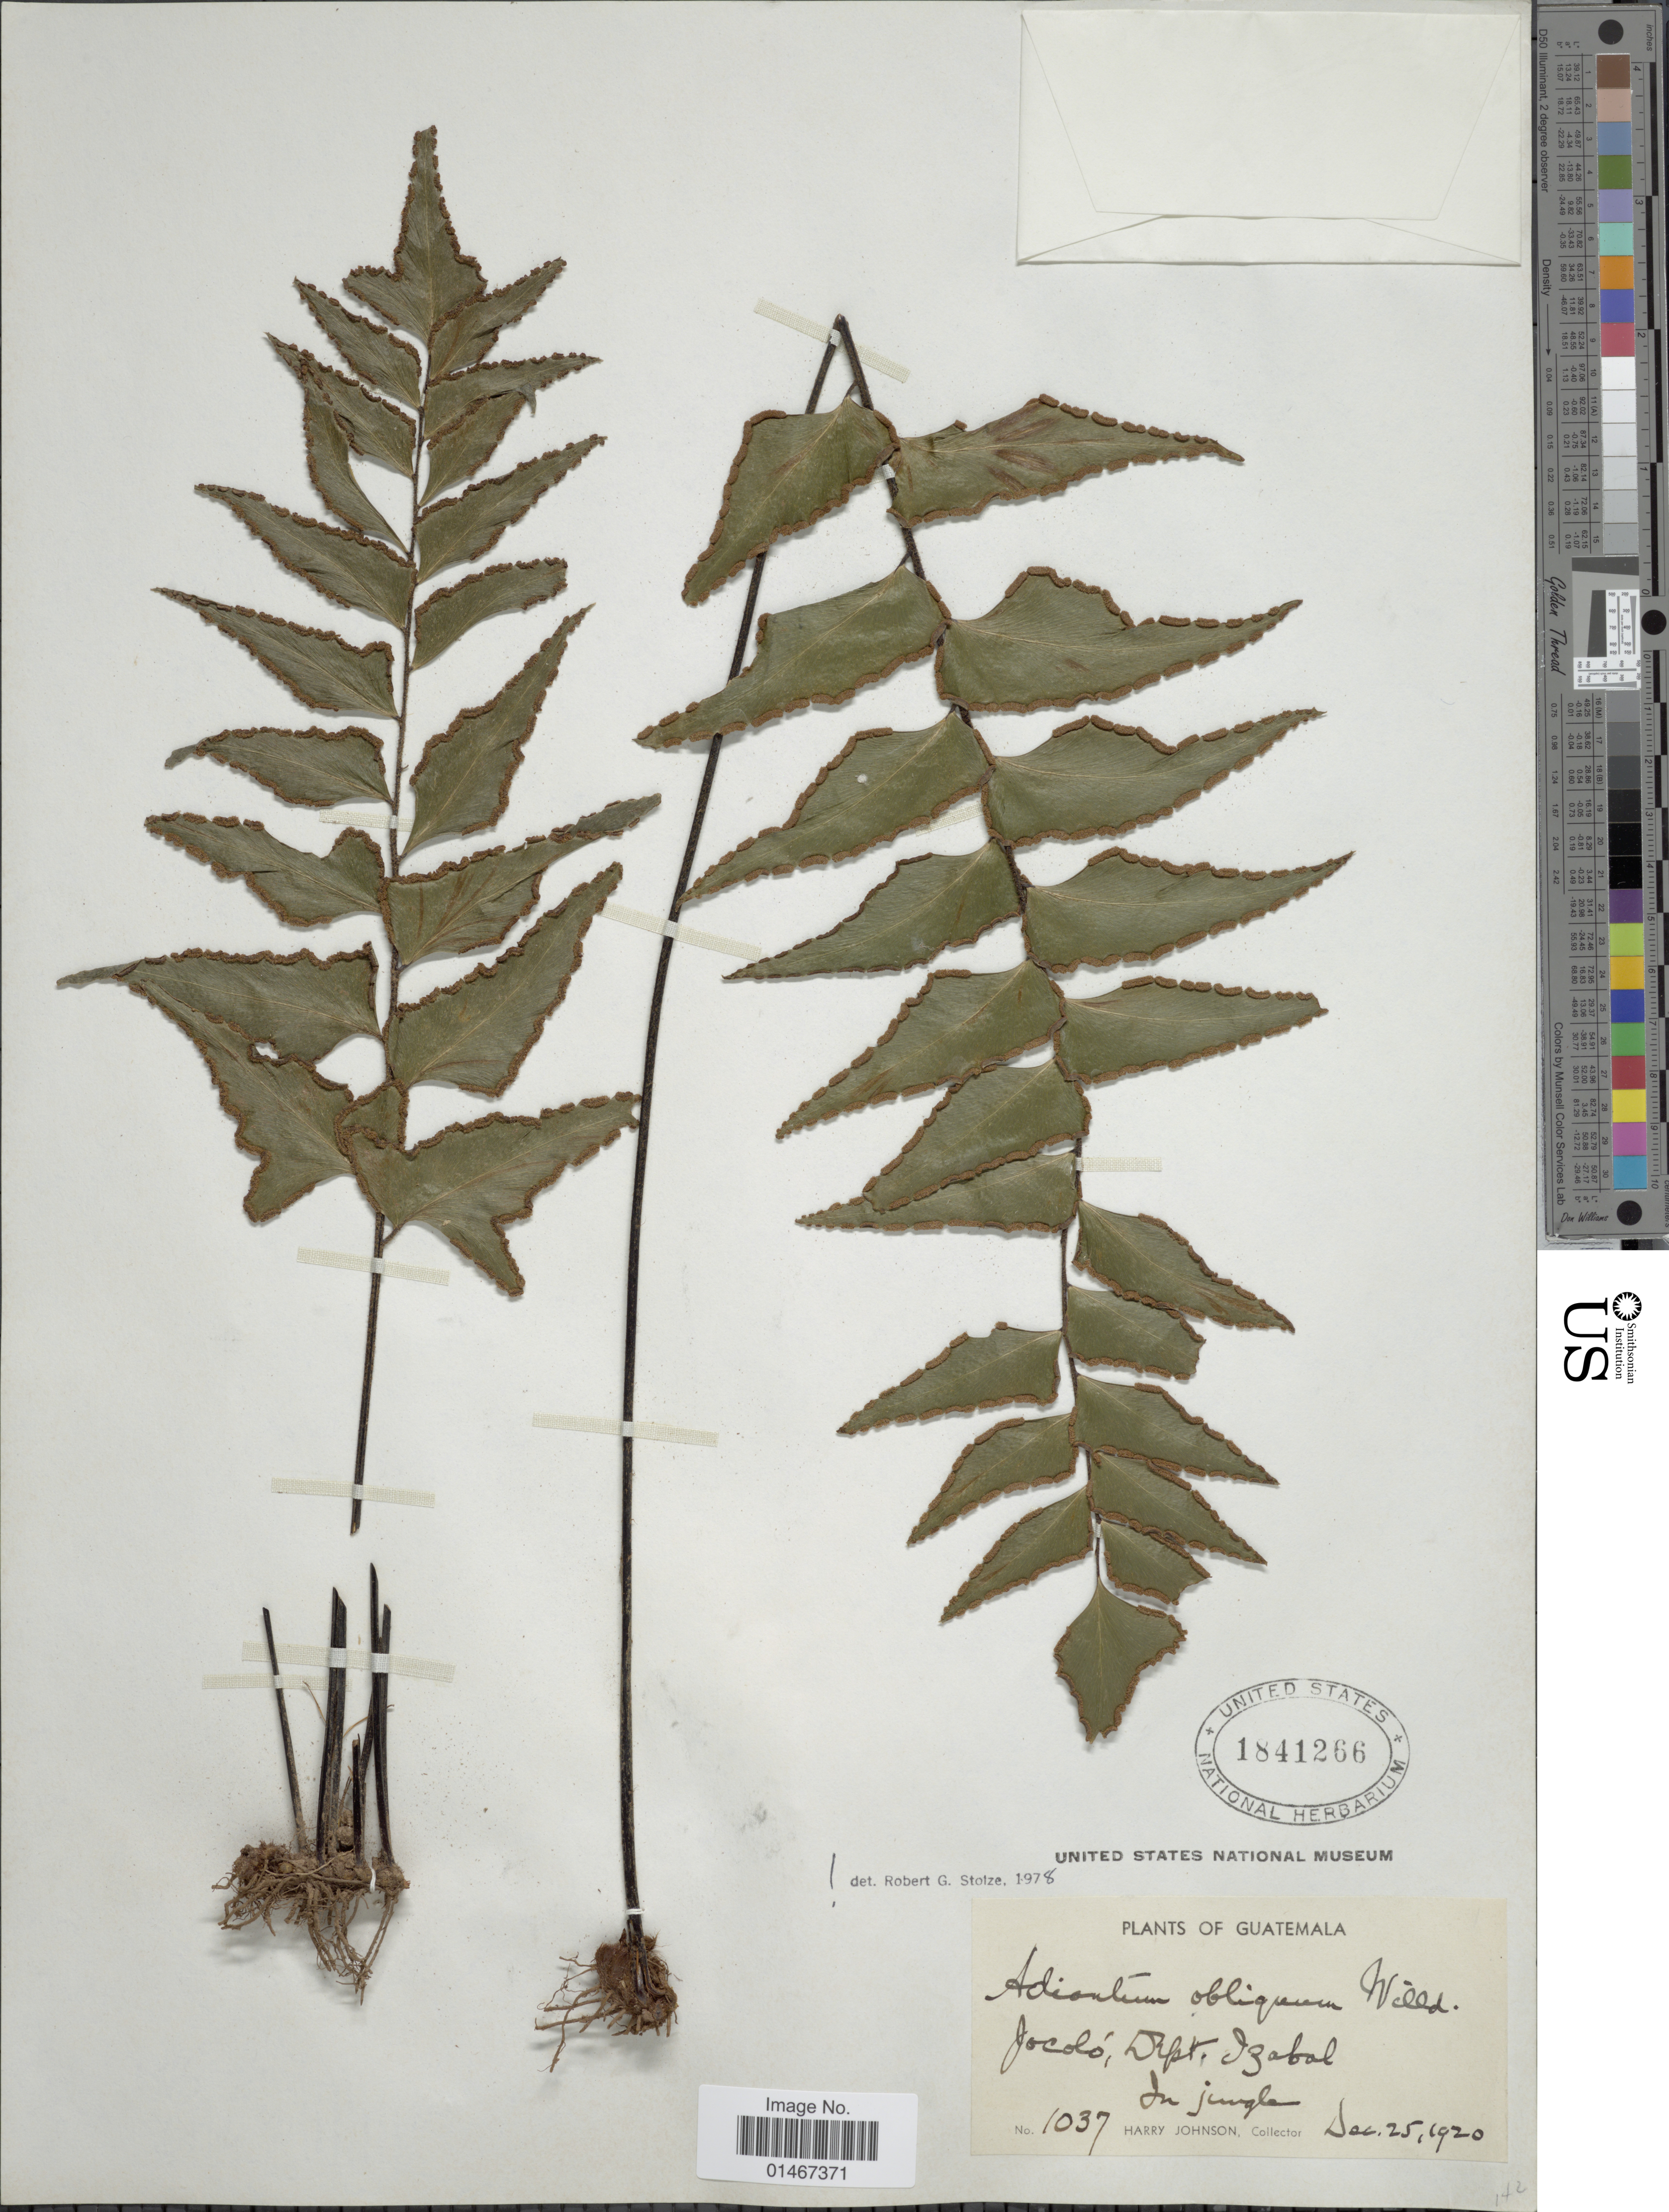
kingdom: Plantae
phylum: Tracheophyta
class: Polypodiopsida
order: Polypodiales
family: Pteridaceae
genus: Adiantum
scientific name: Adiantum obliquum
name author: Willd.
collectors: H. Johnson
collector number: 1037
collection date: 1920-12-25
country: Guatemala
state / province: Izabal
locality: Jocolo, Dept. Izabal.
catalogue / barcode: US 1841266